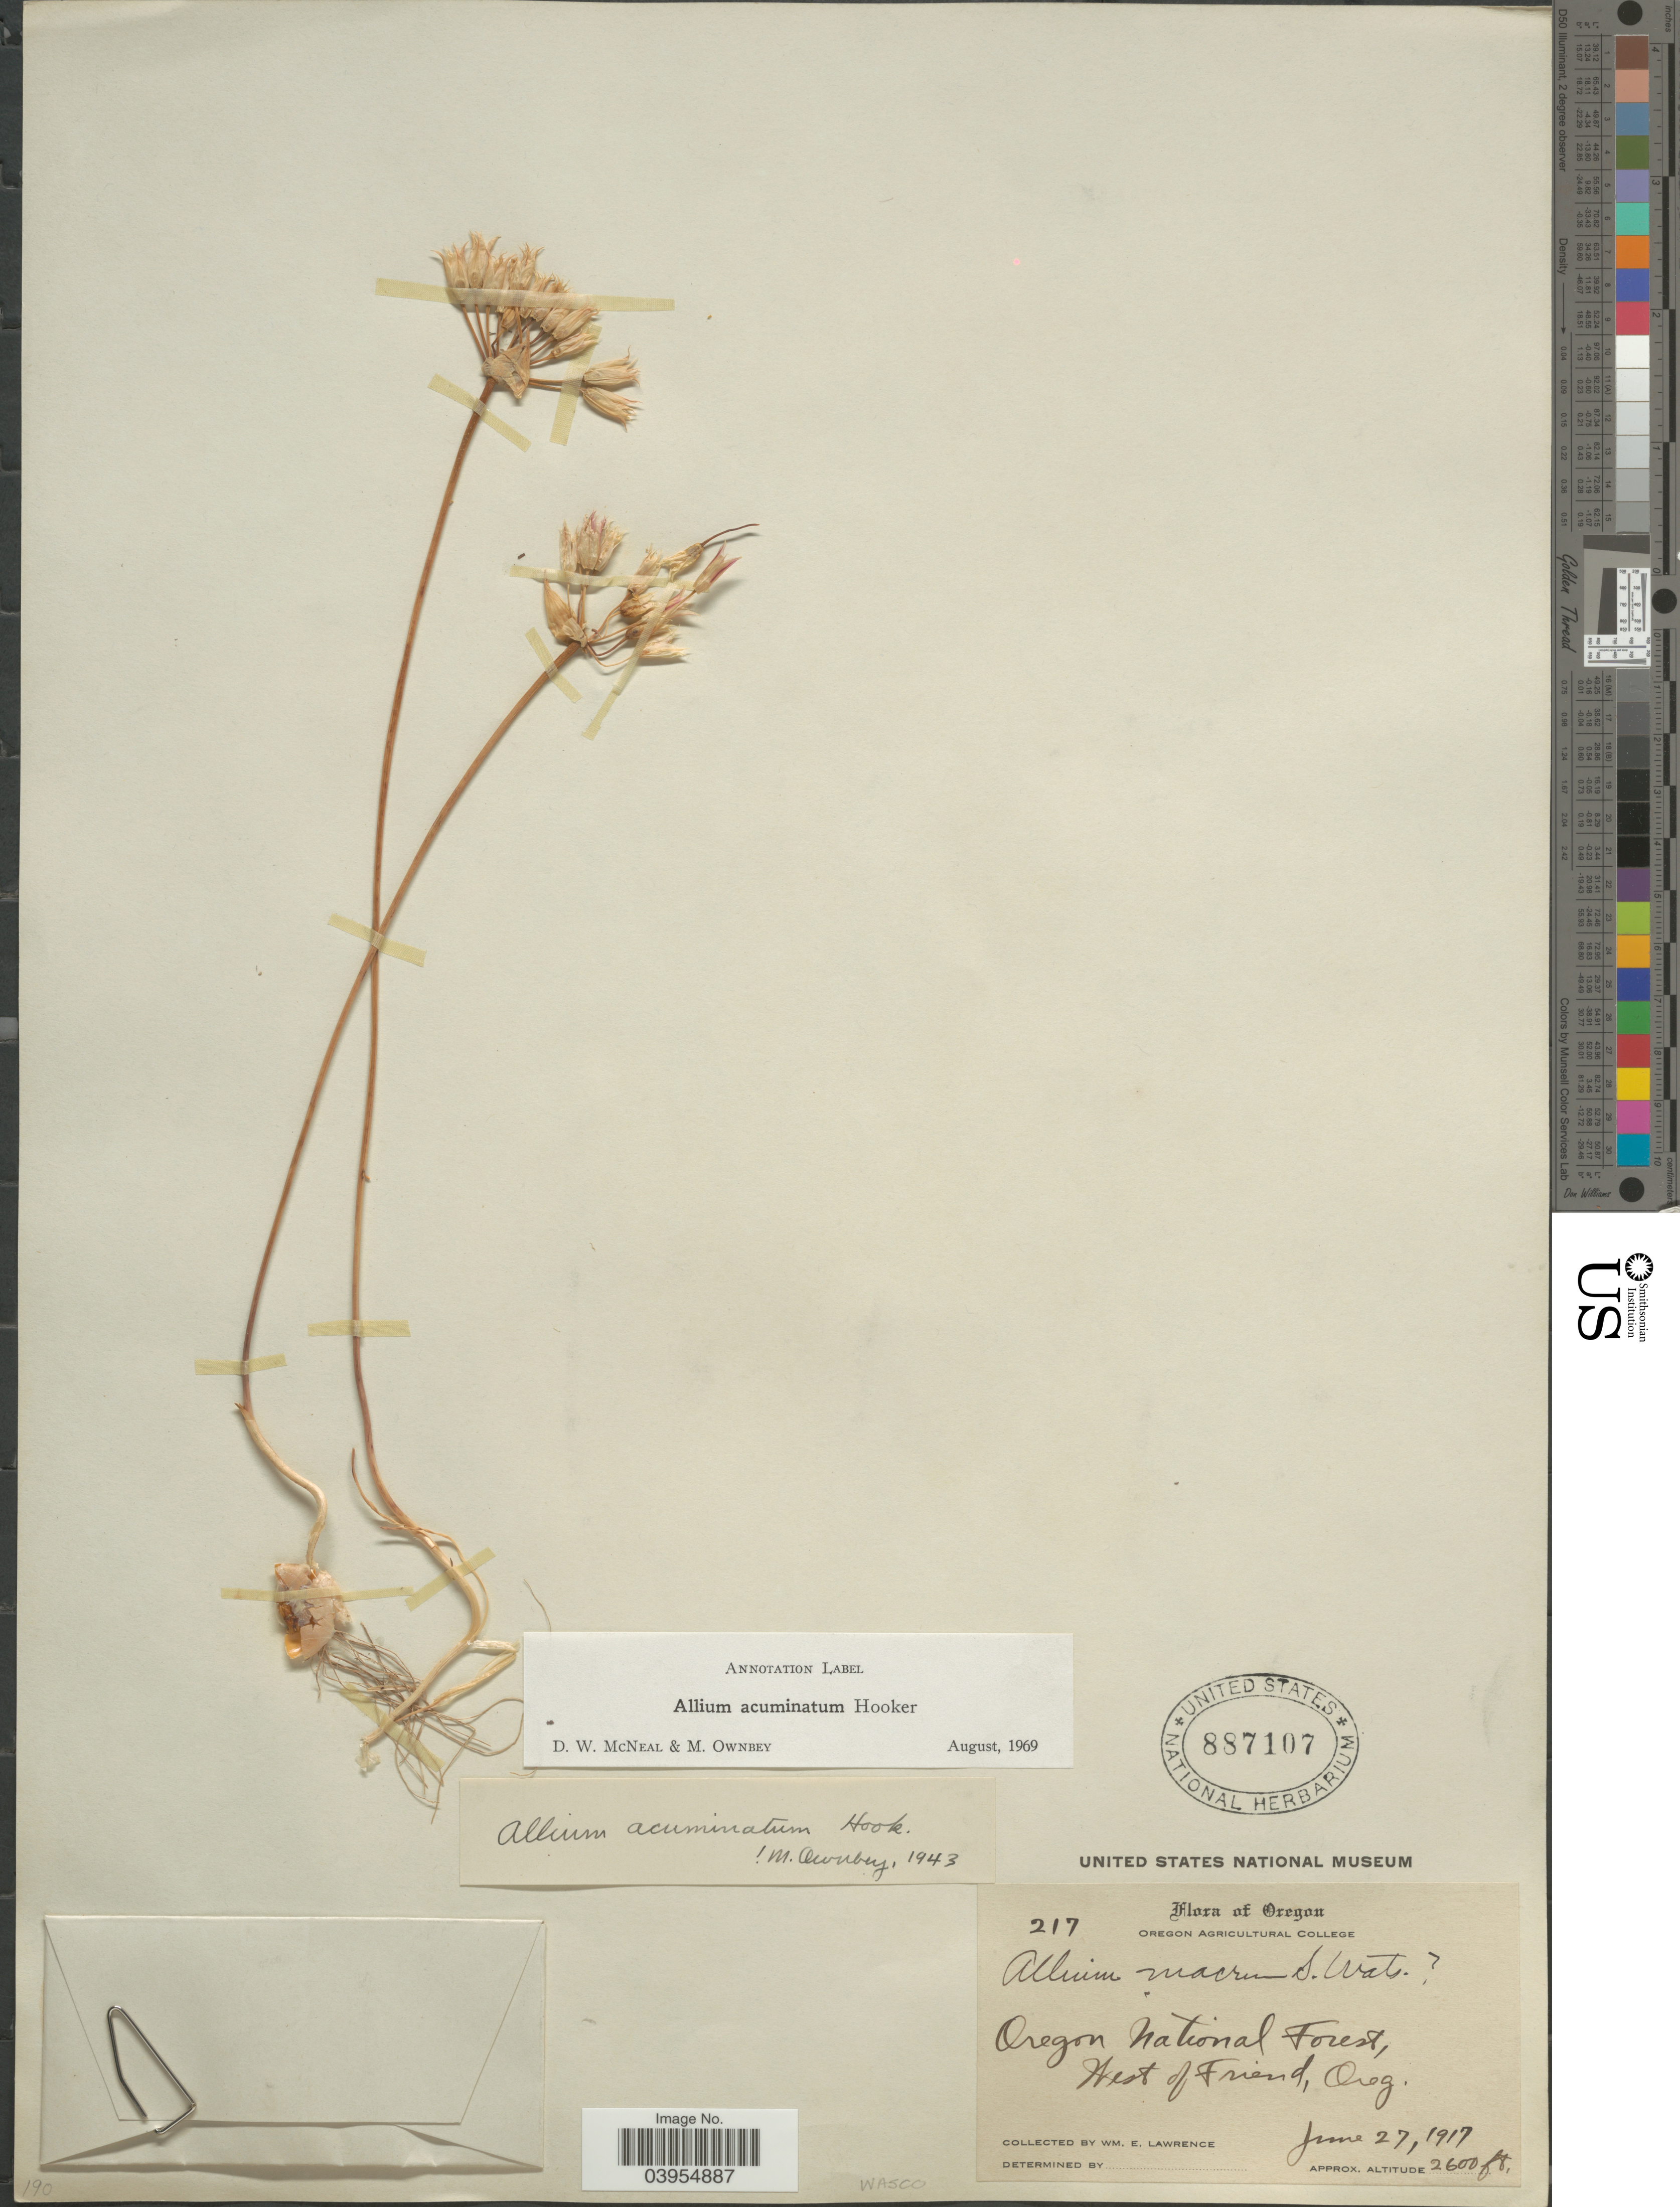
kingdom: Plantae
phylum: Tracheophyta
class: Liliopsida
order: Asparagales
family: Amaryllidaceae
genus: Allium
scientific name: Allium acuminatum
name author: Hook.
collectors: W. Lawrence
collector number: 217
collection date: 1917-06-27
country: United States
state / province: Oregon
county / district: Wasco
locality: Oregon National Forest, West of Friend. Wasco.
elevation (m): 792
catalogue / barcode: US 887107